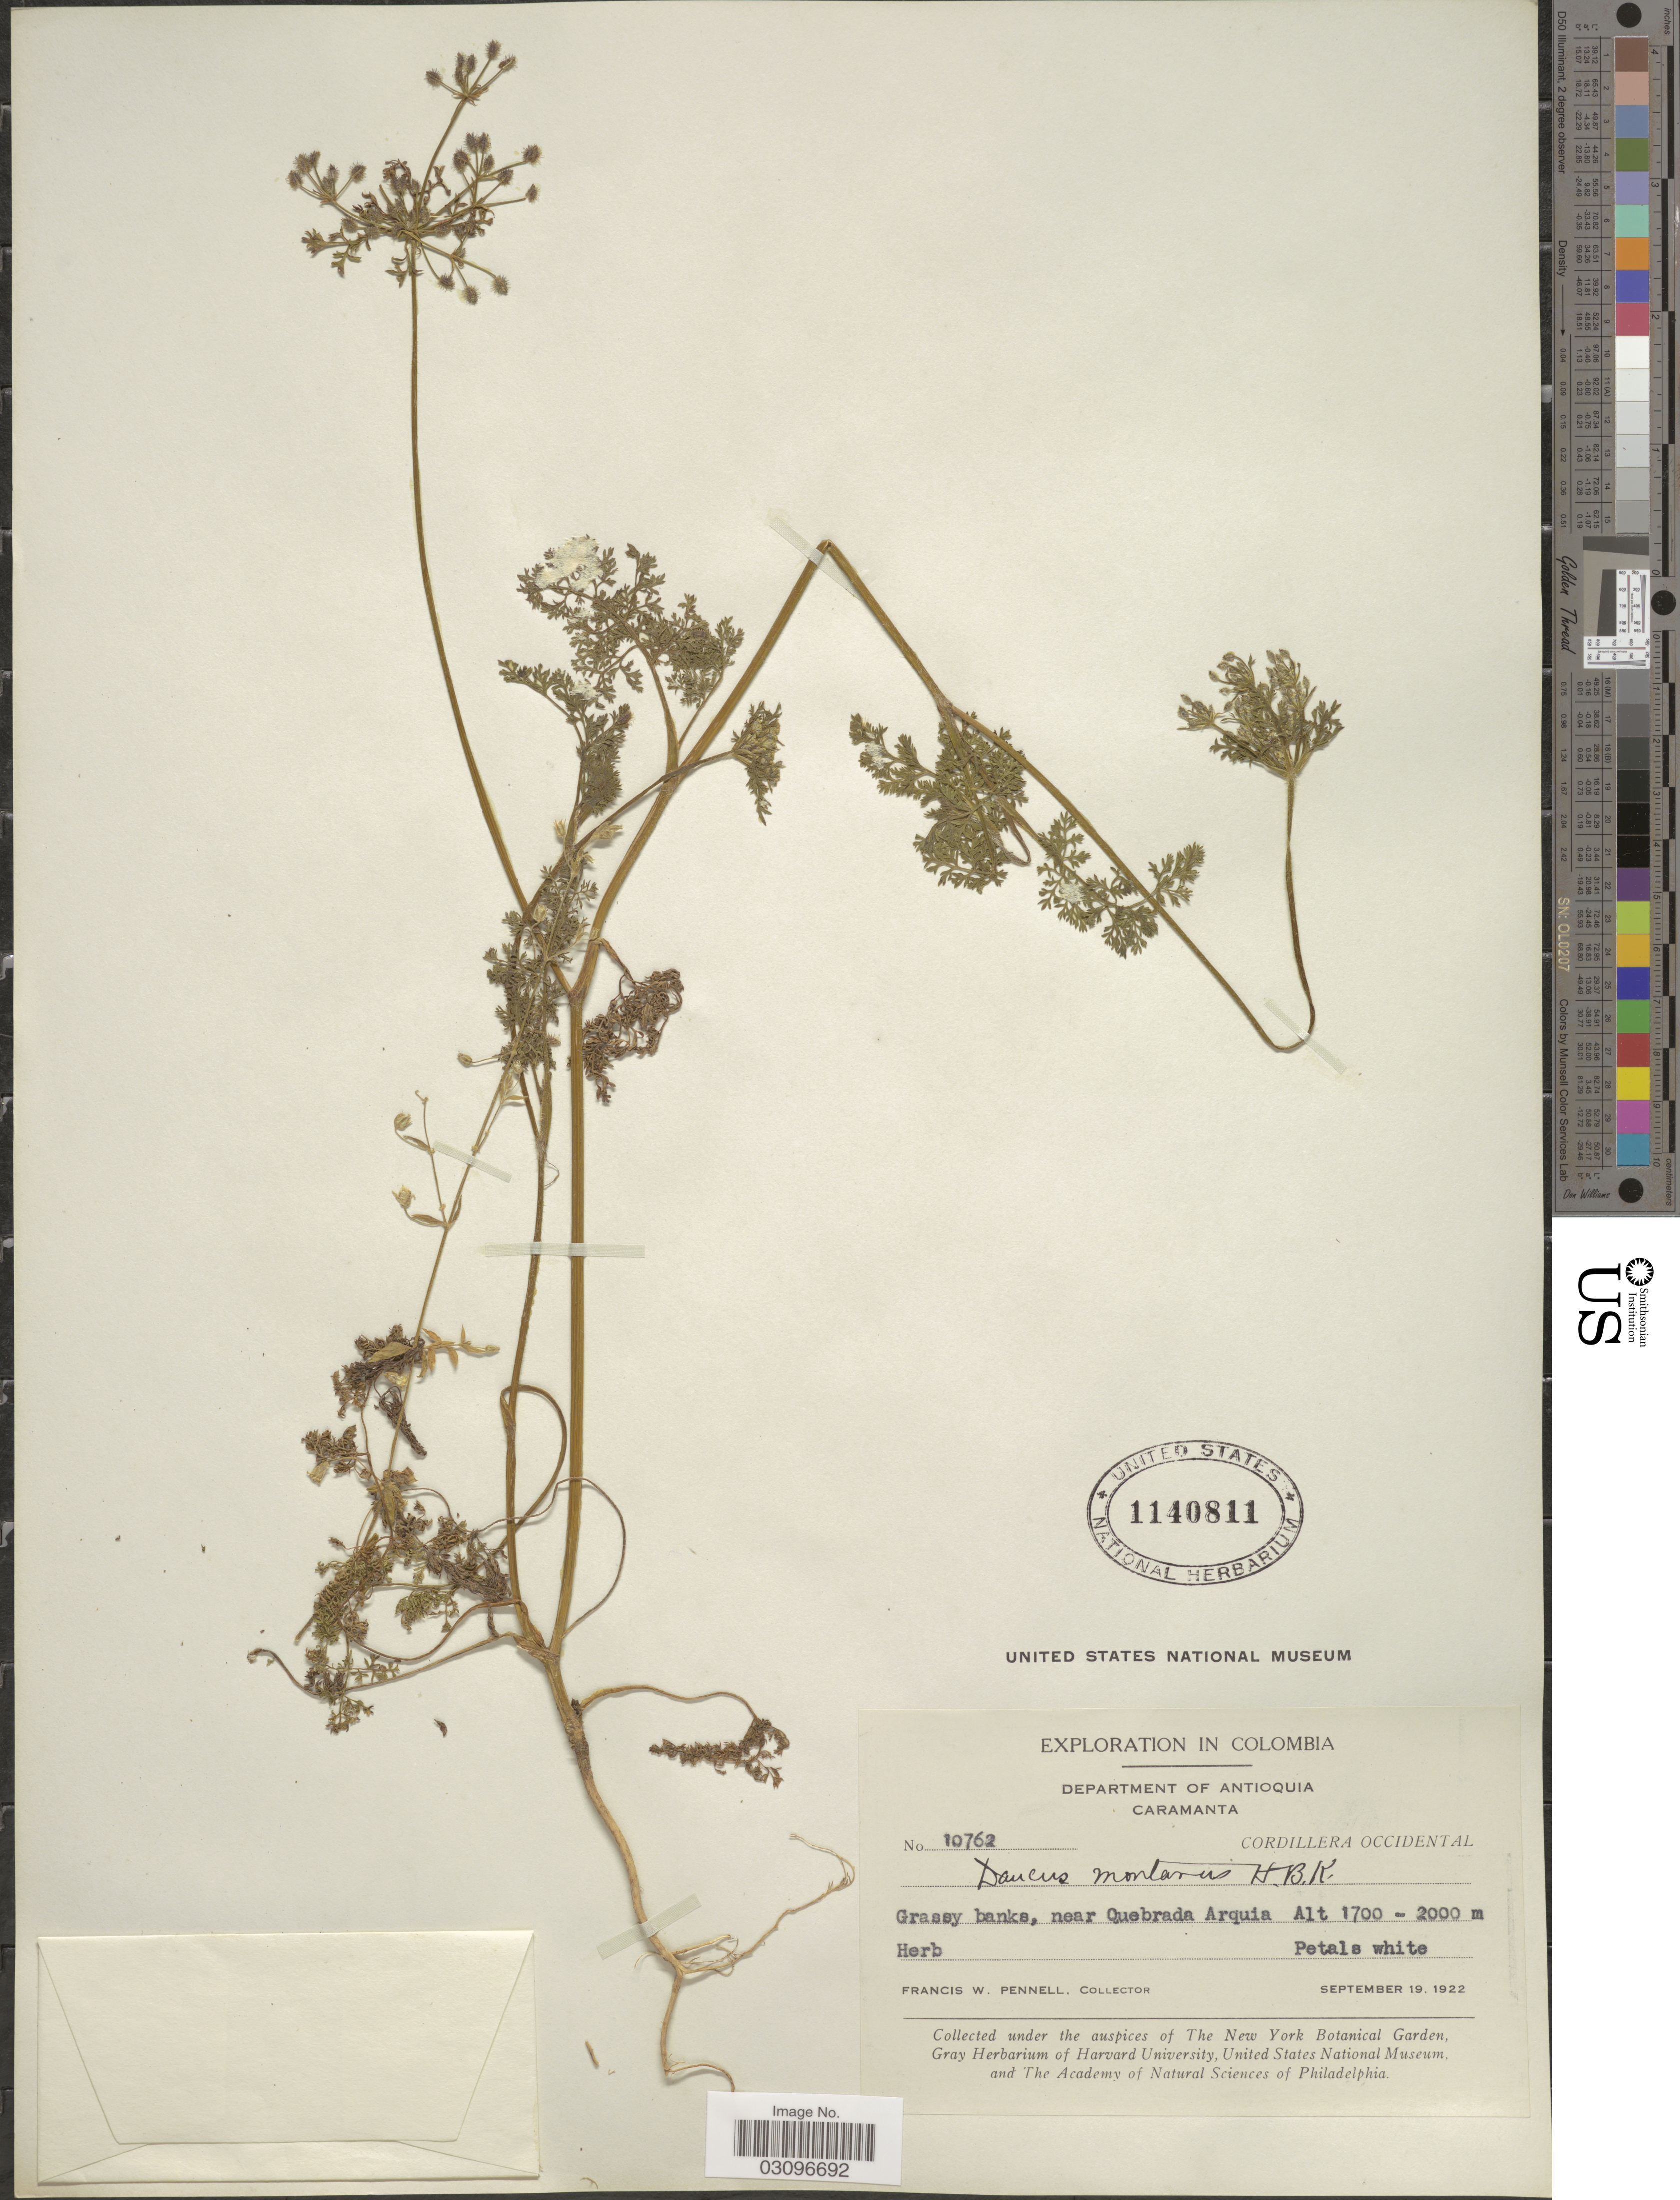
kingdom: Plantae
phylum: Tracheophyta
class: Magnoliopsida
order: Apiales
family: Apiaceae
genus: Daucus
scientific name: Daucus montanus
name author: Humb. & Bonpl. ex Spreng.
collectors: F. W. Pennell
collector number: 10762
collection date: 1922-09-19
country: Colombia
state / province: Antioquia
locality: Department of Antioquia. Caramanta. Cordillera Occidental. Grassy banks, near Quebrada Arquia.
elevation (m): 1700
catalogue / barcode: US 1140811